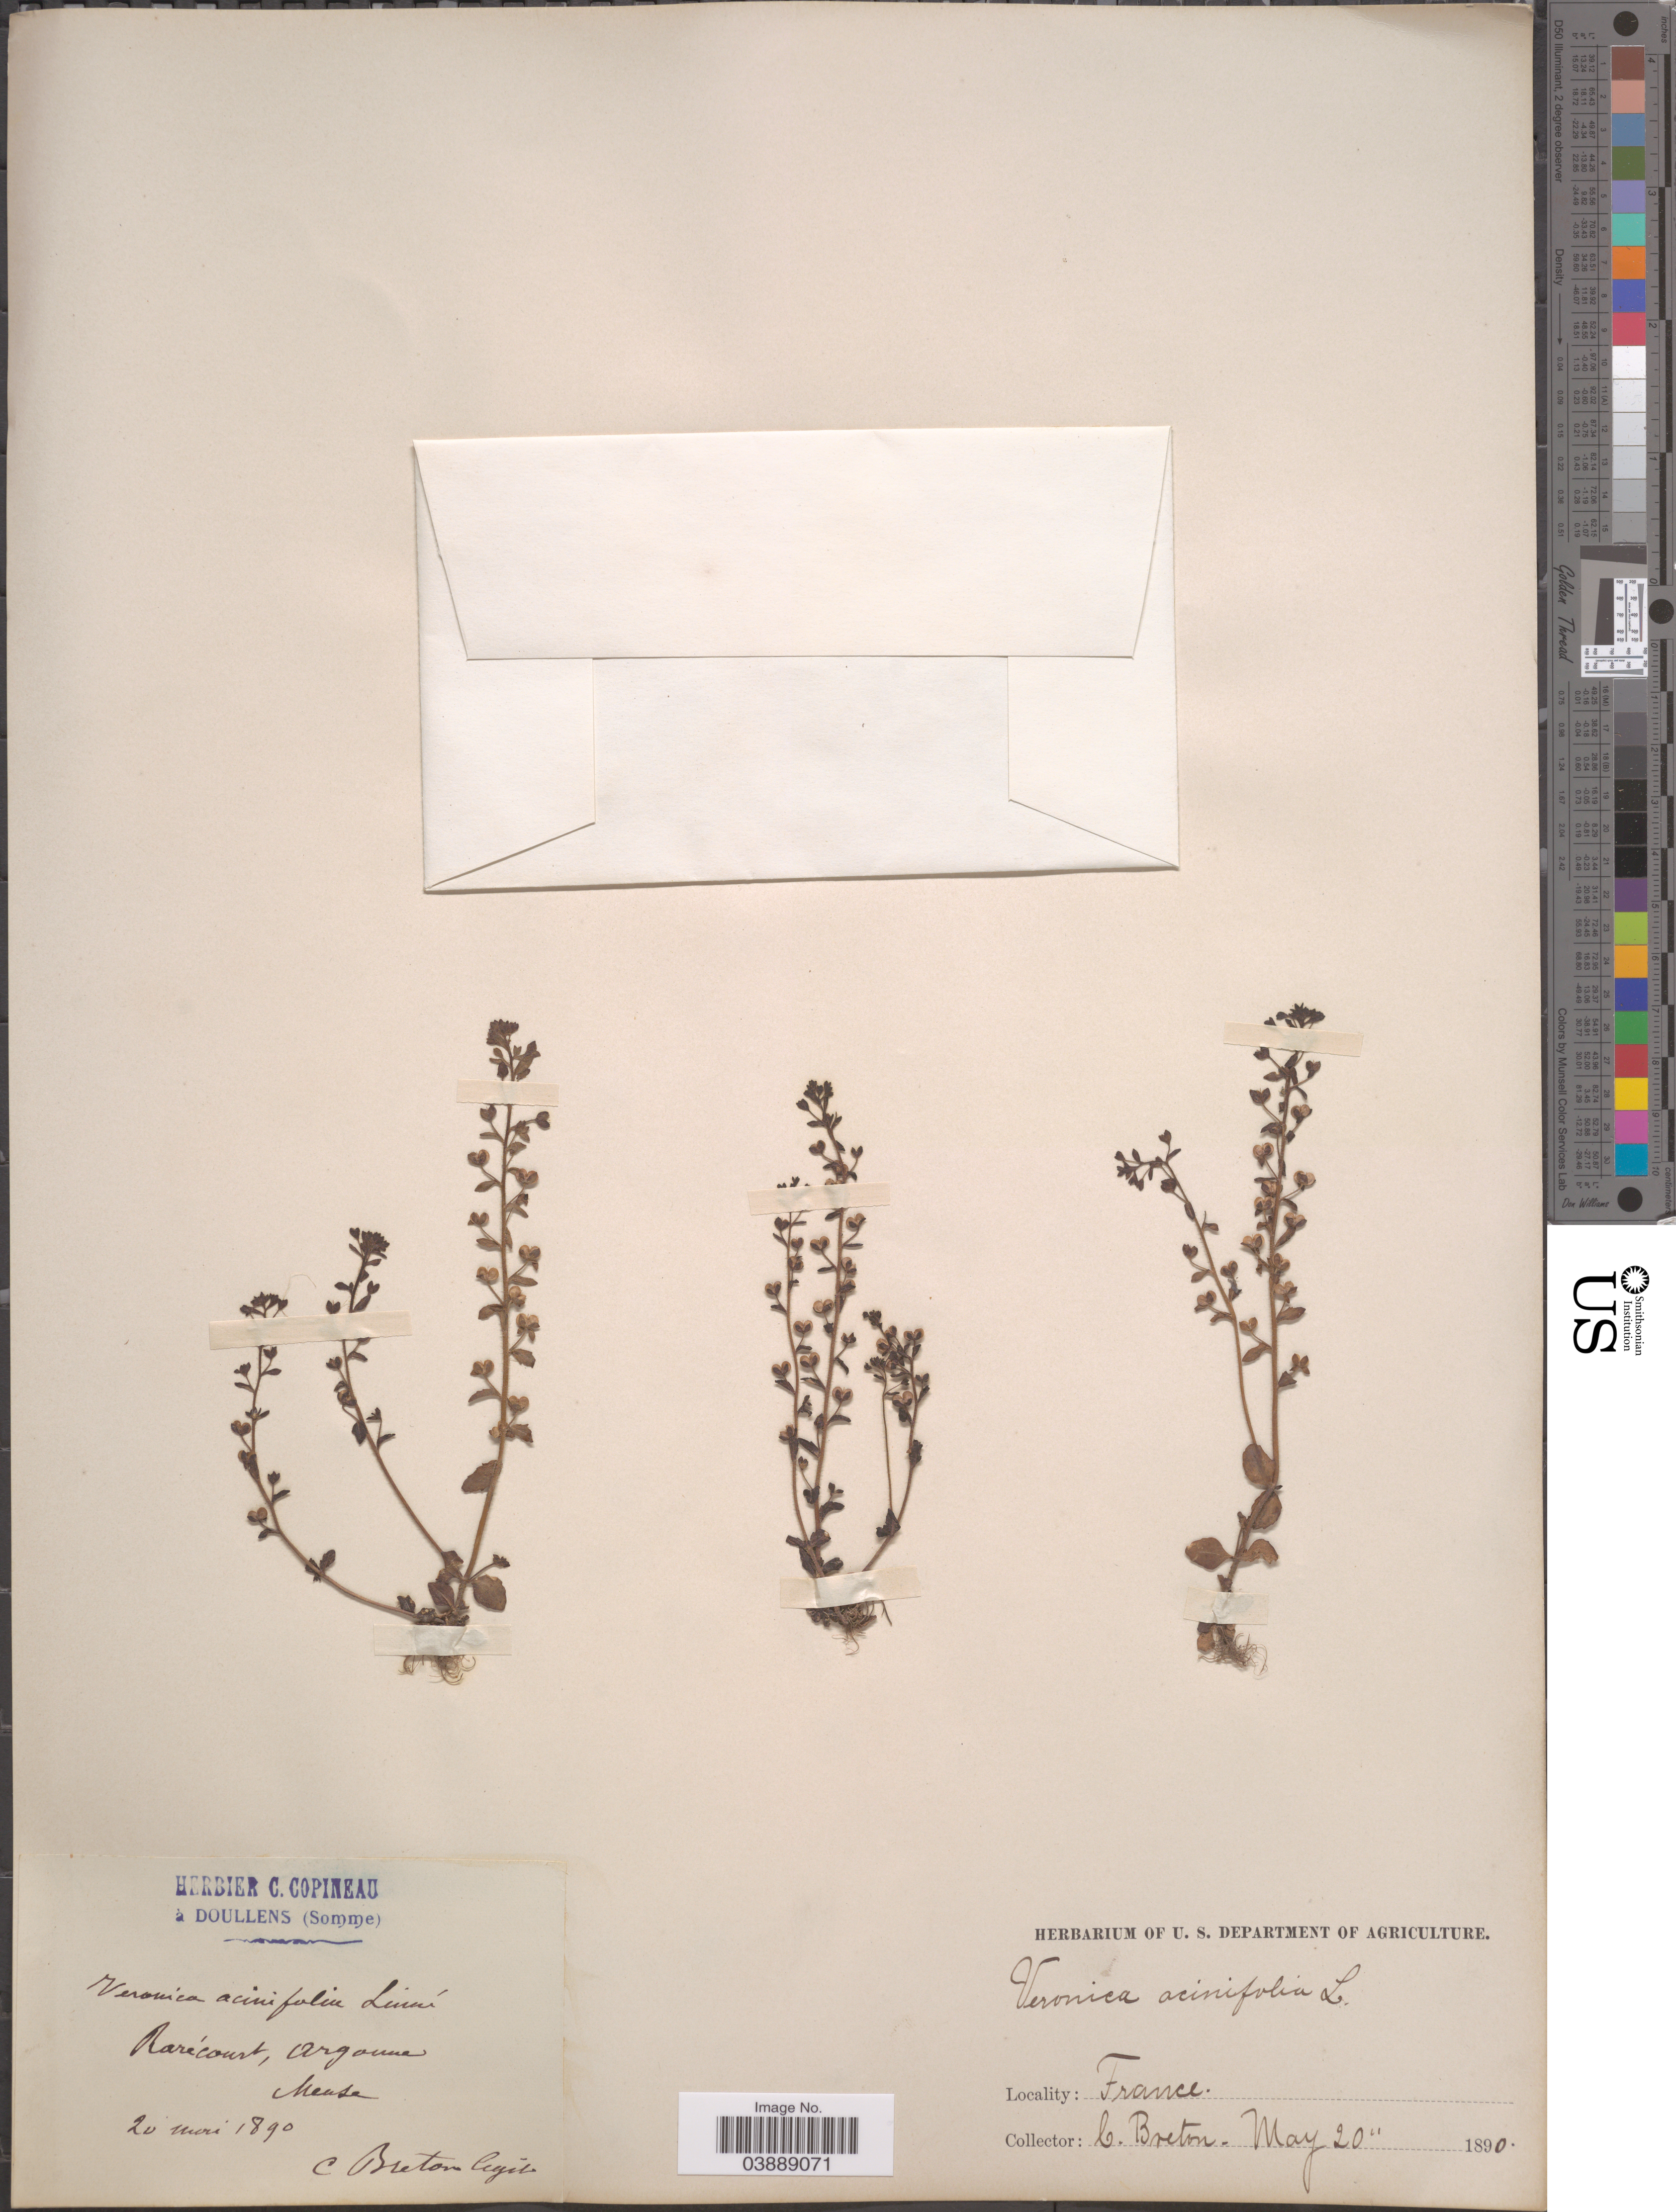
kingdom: Plantae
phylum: Tracheophyta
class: Magnoliopsida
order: Lamiales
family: Plantaginaceae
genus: Veronica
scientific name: Veronica acinifolia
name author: L.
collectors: C. Breton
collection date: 1890-05-20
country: France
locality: Doullens (Somme) Rarécourt, Argoume. Meuse.